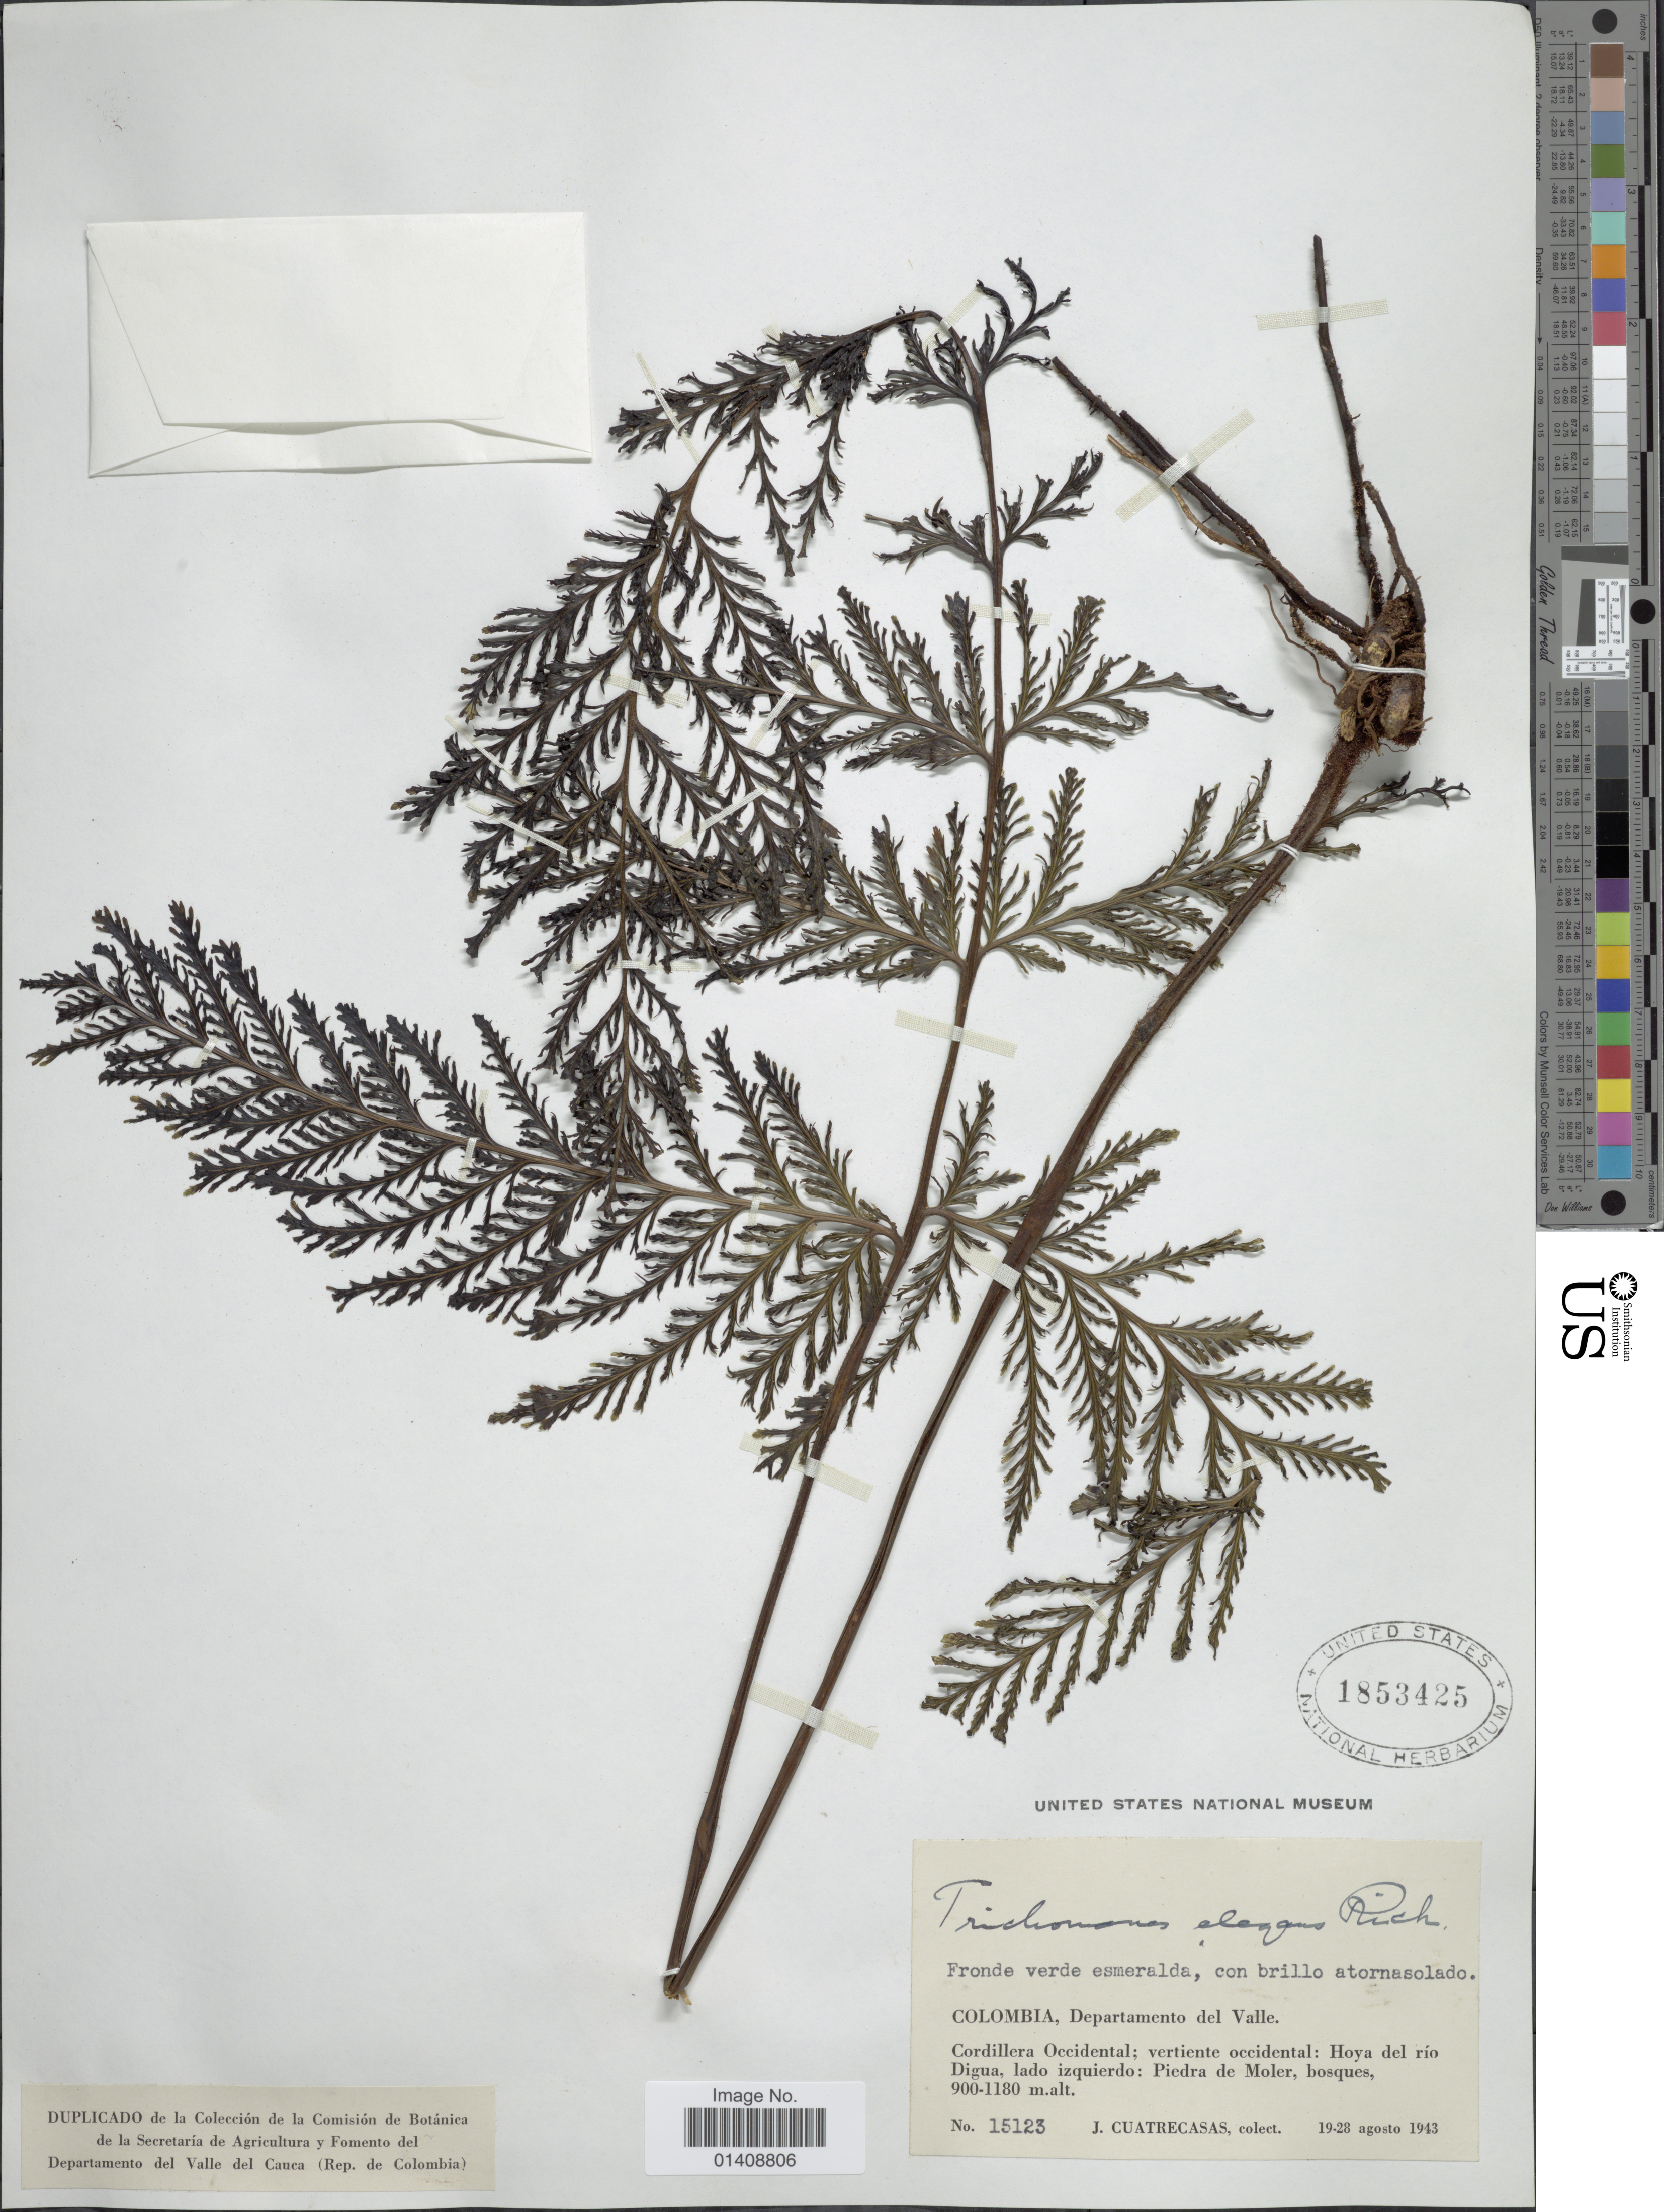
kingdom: Plantae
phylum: Tracheophyta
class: Polypodiopsida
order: Hymenophyllales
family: Hymenophyllaceae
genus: Trichomanes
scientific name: Trichomanes elegans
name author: Rich.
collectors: J. Cuatrecasas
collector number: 15123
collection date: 1943-08-19/1943-08-28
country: Colombia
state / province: Valle del Cauca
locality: Departamento del Valle. Cordillera Occidental; vertiente occidental: Hoya del rio Digua, lado izquierdo: Piedra de Moler.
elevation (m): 900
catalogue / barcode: US 1853425